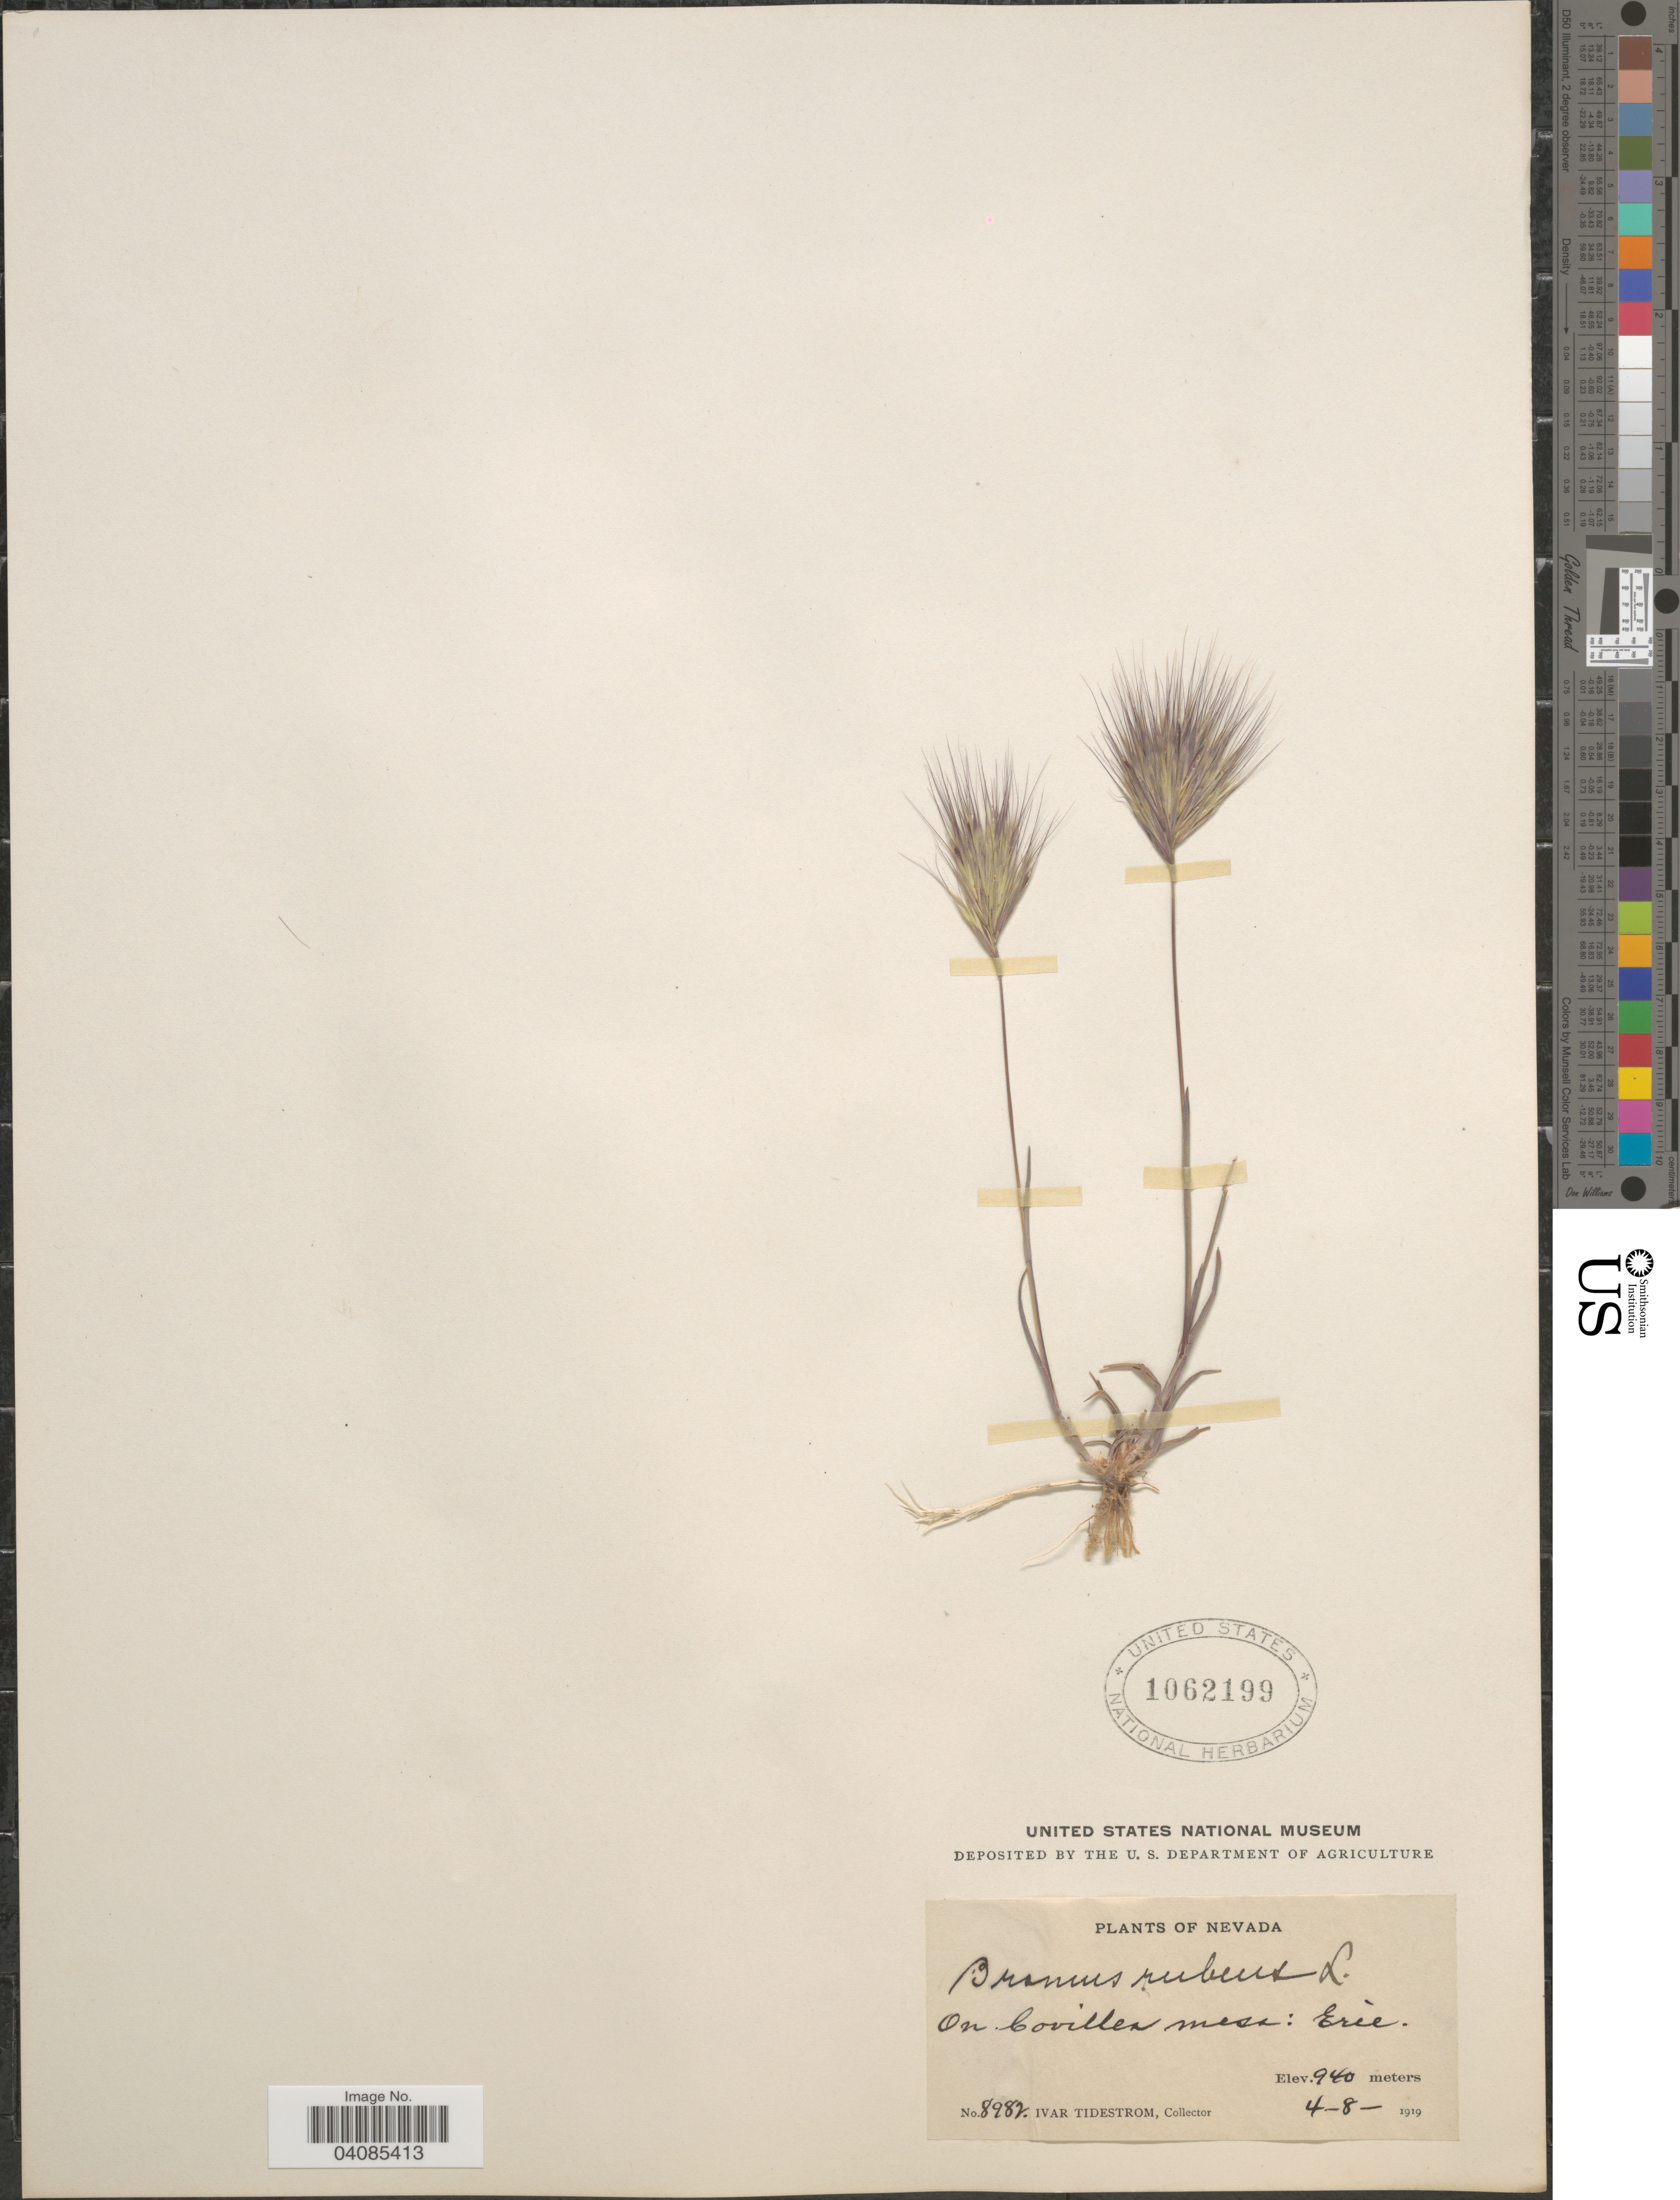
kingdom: Plantae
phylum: Tracheophyta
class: Liliopsida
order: Poales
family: Poaceae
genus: Bromus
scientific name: Bromus rubens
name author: L.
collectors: I. F. Tidestrom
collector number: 8982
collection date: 1919-04-08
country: United States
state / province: Nevada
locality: On Covillea mesa: Erie.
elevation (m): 940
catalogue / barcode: US 1062199